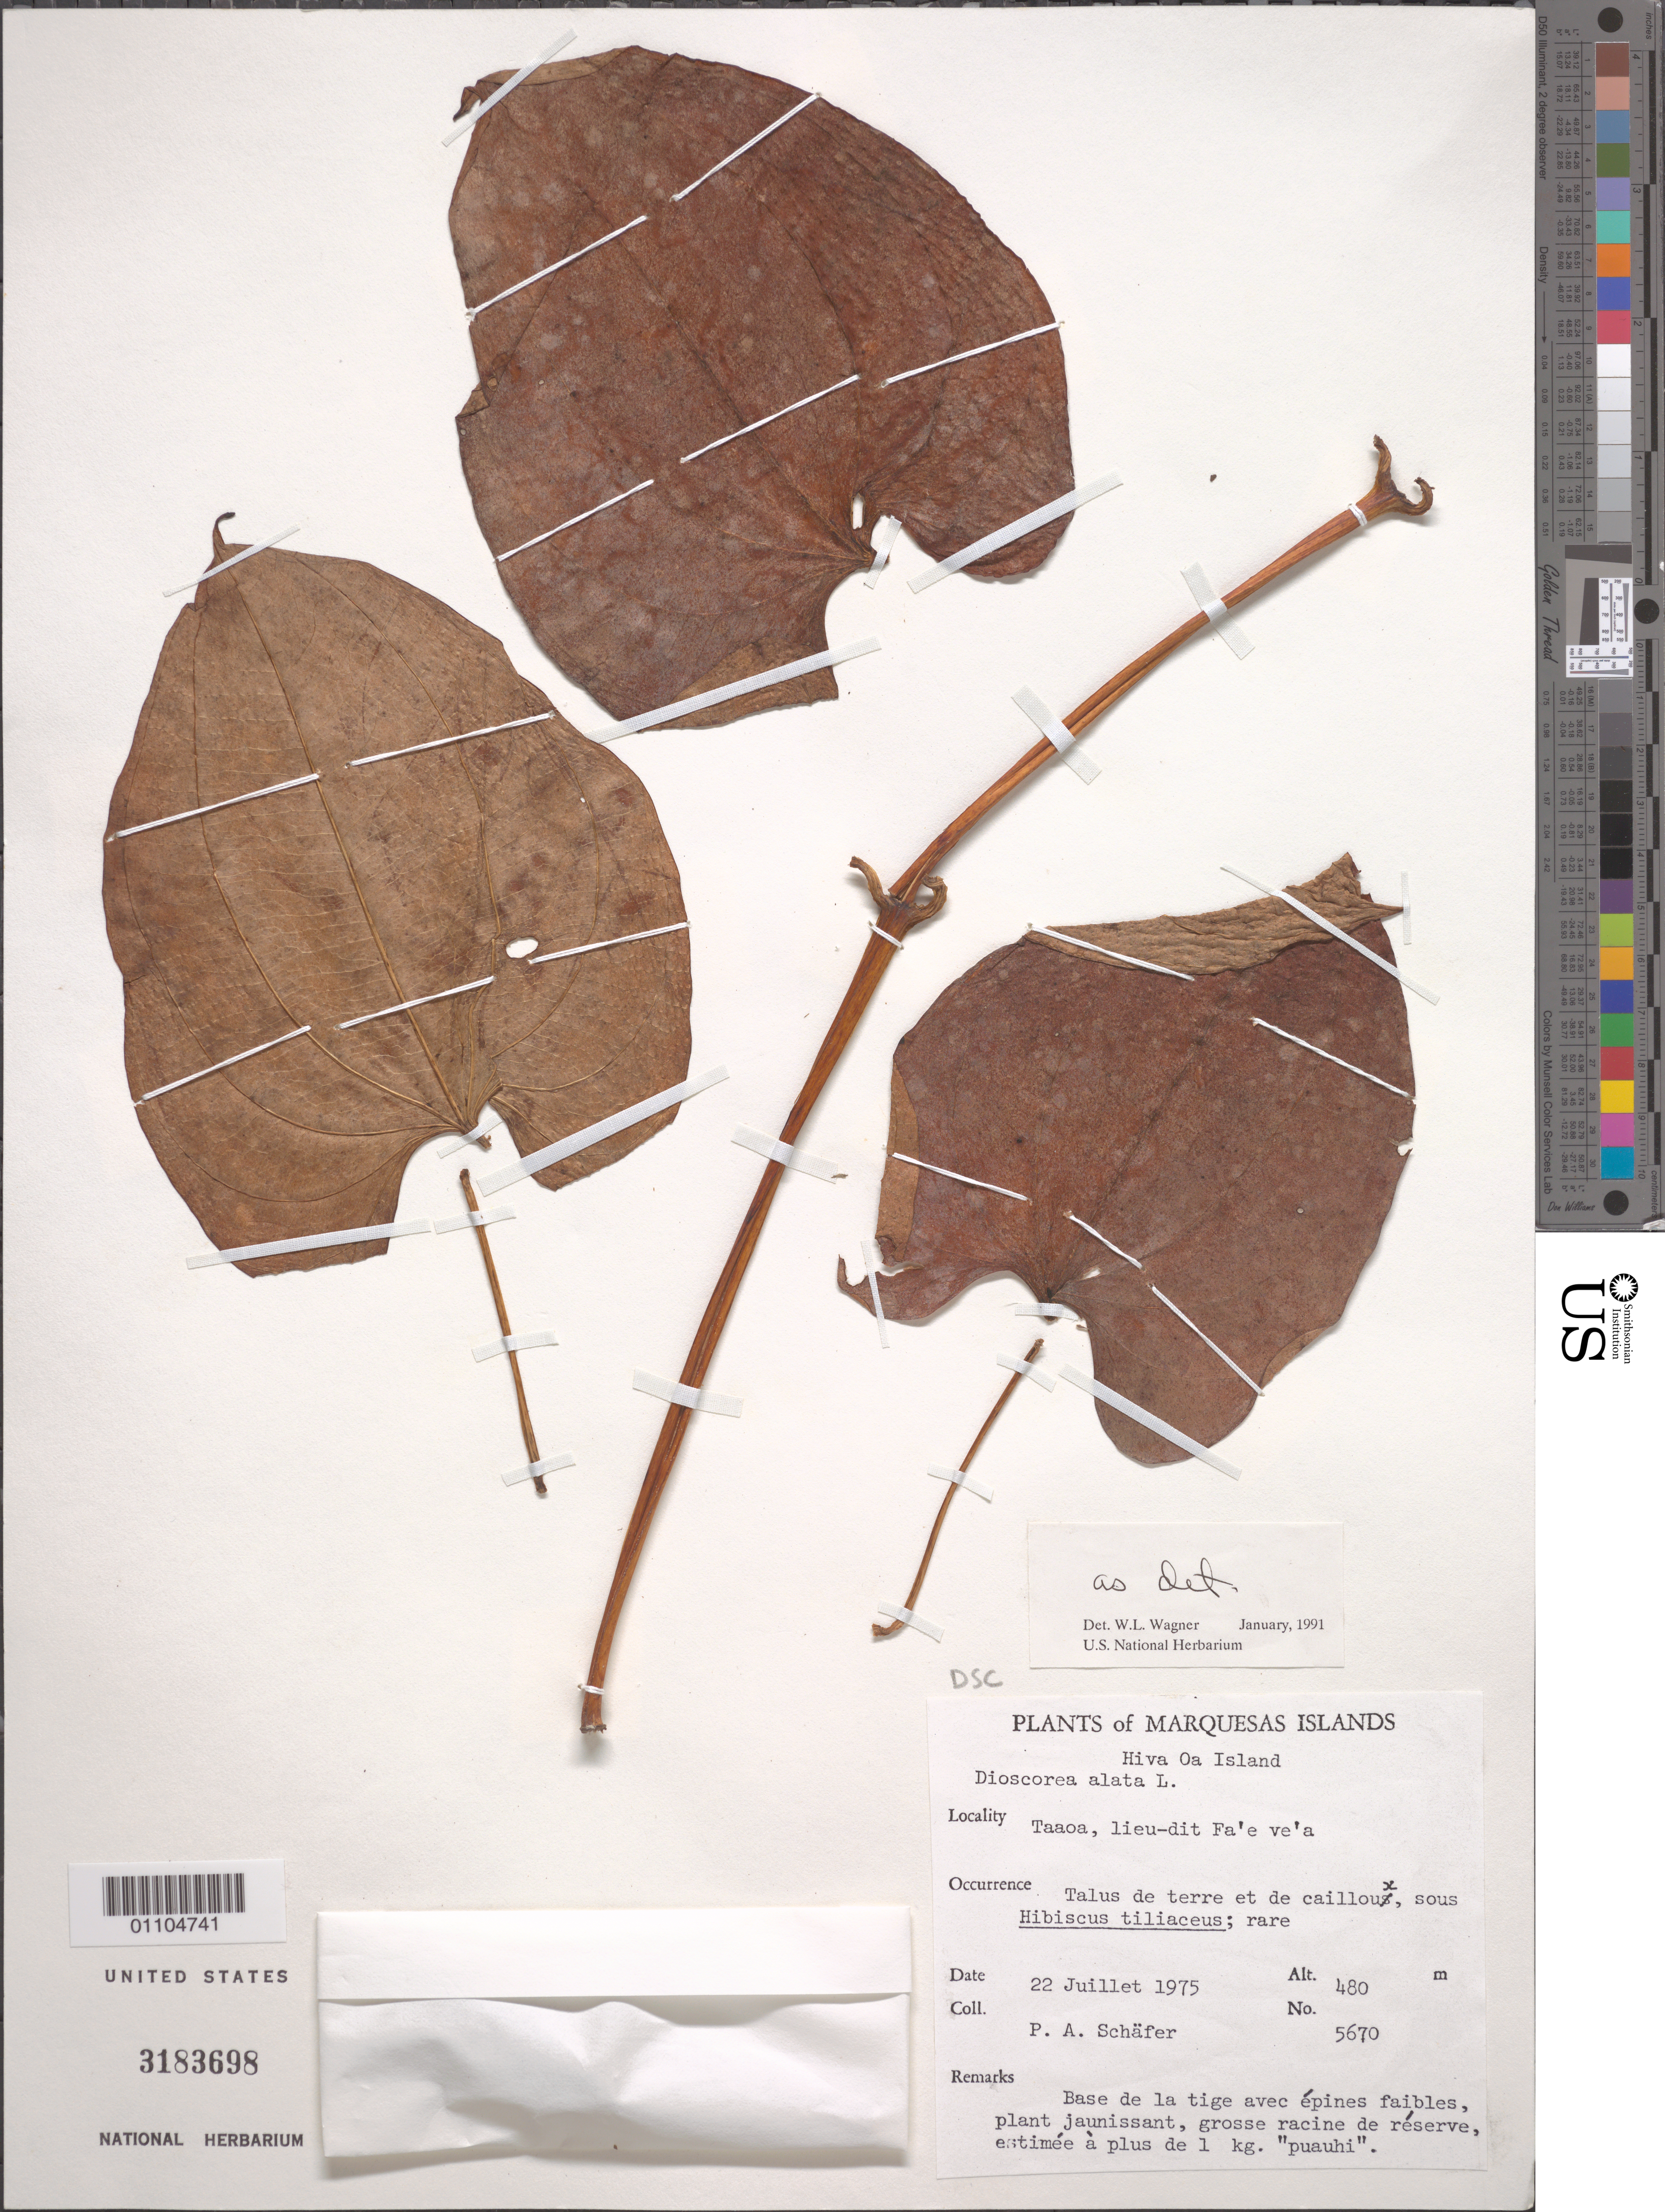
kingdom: Plantae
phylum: Tracheophyta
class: Liliopsida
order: Dioscoreales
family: Dioscoreaceae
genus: Dioscorea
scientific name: Dioscorea alata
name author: L.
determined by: Wagner, W. L., (BOT), Smithsonian Institution - National Museum of Natural History (UNITED STATES)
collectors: P. A. Schäfer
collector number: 5670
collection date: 1975-07-22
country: French Polynesia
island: Hiva Oa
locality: Taaoa, lieu-dit Fa'e ve'a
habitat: Talus de terre et de cailloux, sous Hibiscus tiliaceus; rare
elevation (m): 480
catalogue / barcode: US 3183698